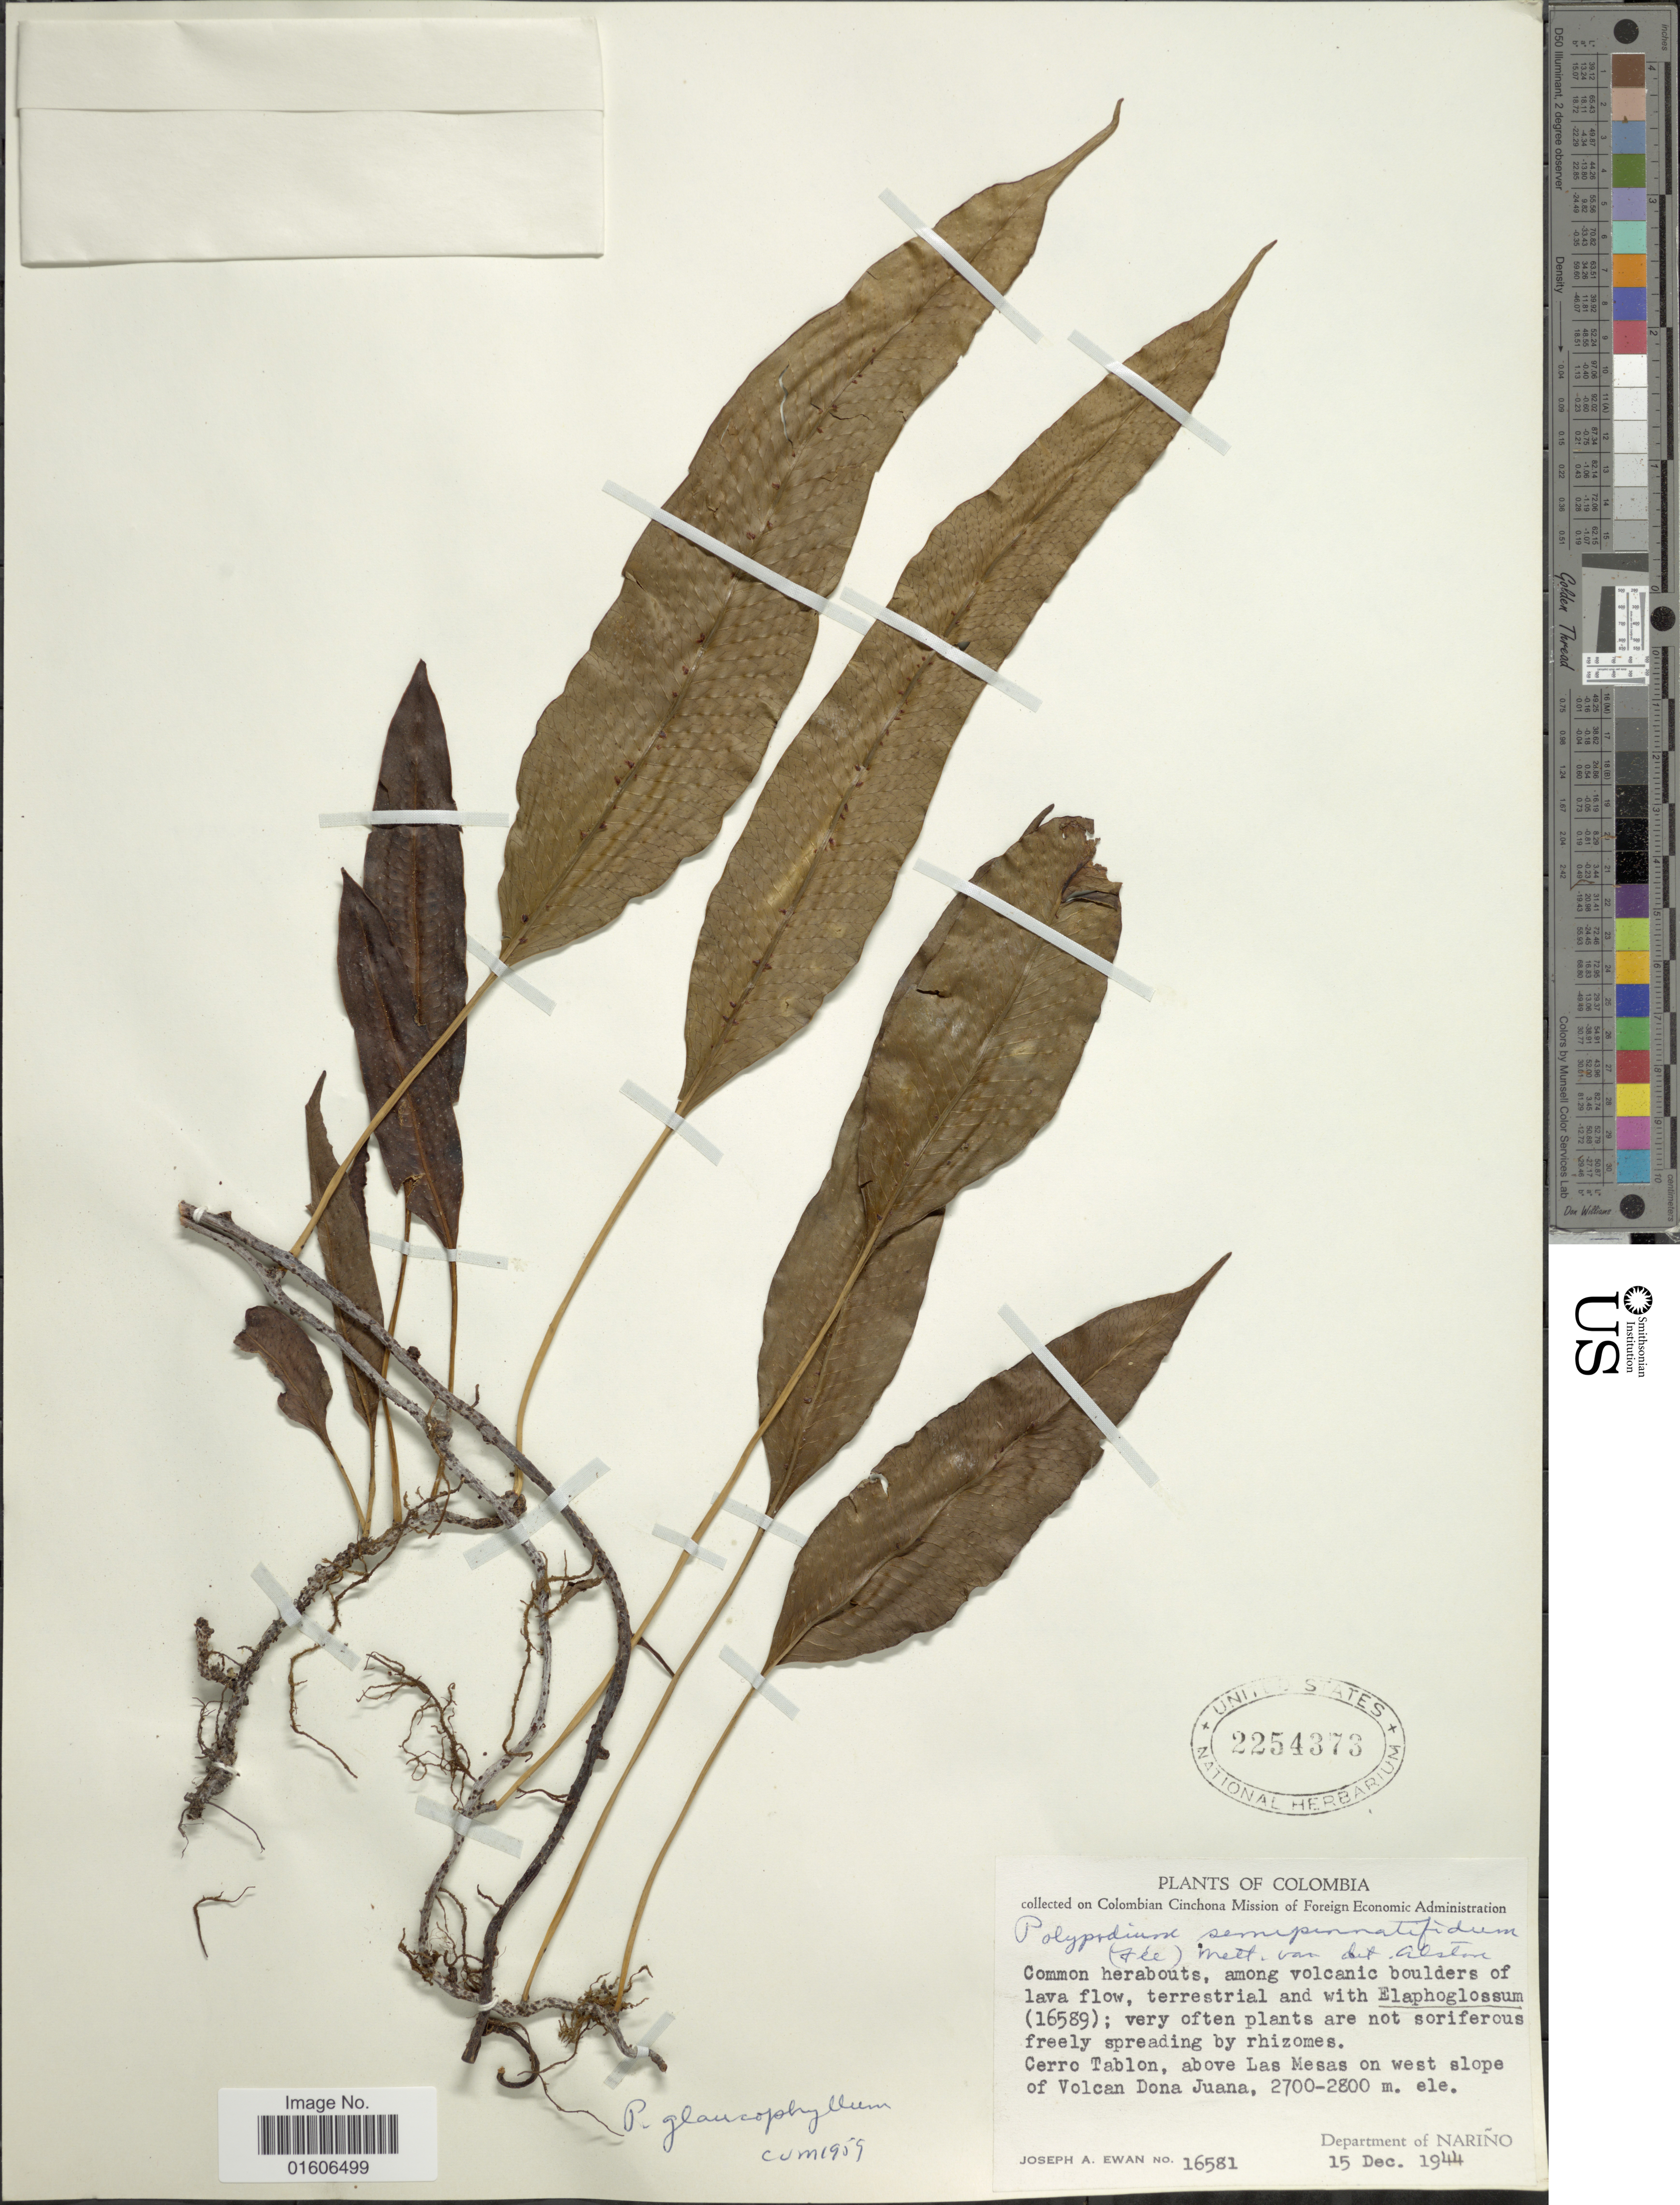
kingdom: Plantae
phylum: Tracheophyta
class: Polypodiopsida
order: Polypodiales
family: Polypodiaceae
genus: Serpocaulon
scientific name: Serpocaulon levigatum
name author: (Cav.) A.R. Sm.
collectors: J. A. Ewan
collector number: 16581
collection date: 1944-12-15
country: Colombia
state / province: Nariño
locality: Cerro Tablon, above Las Mesas on west slope of Volcan Dona Juana. Department of Nariño.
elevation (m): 2700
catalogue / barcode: US 2254373